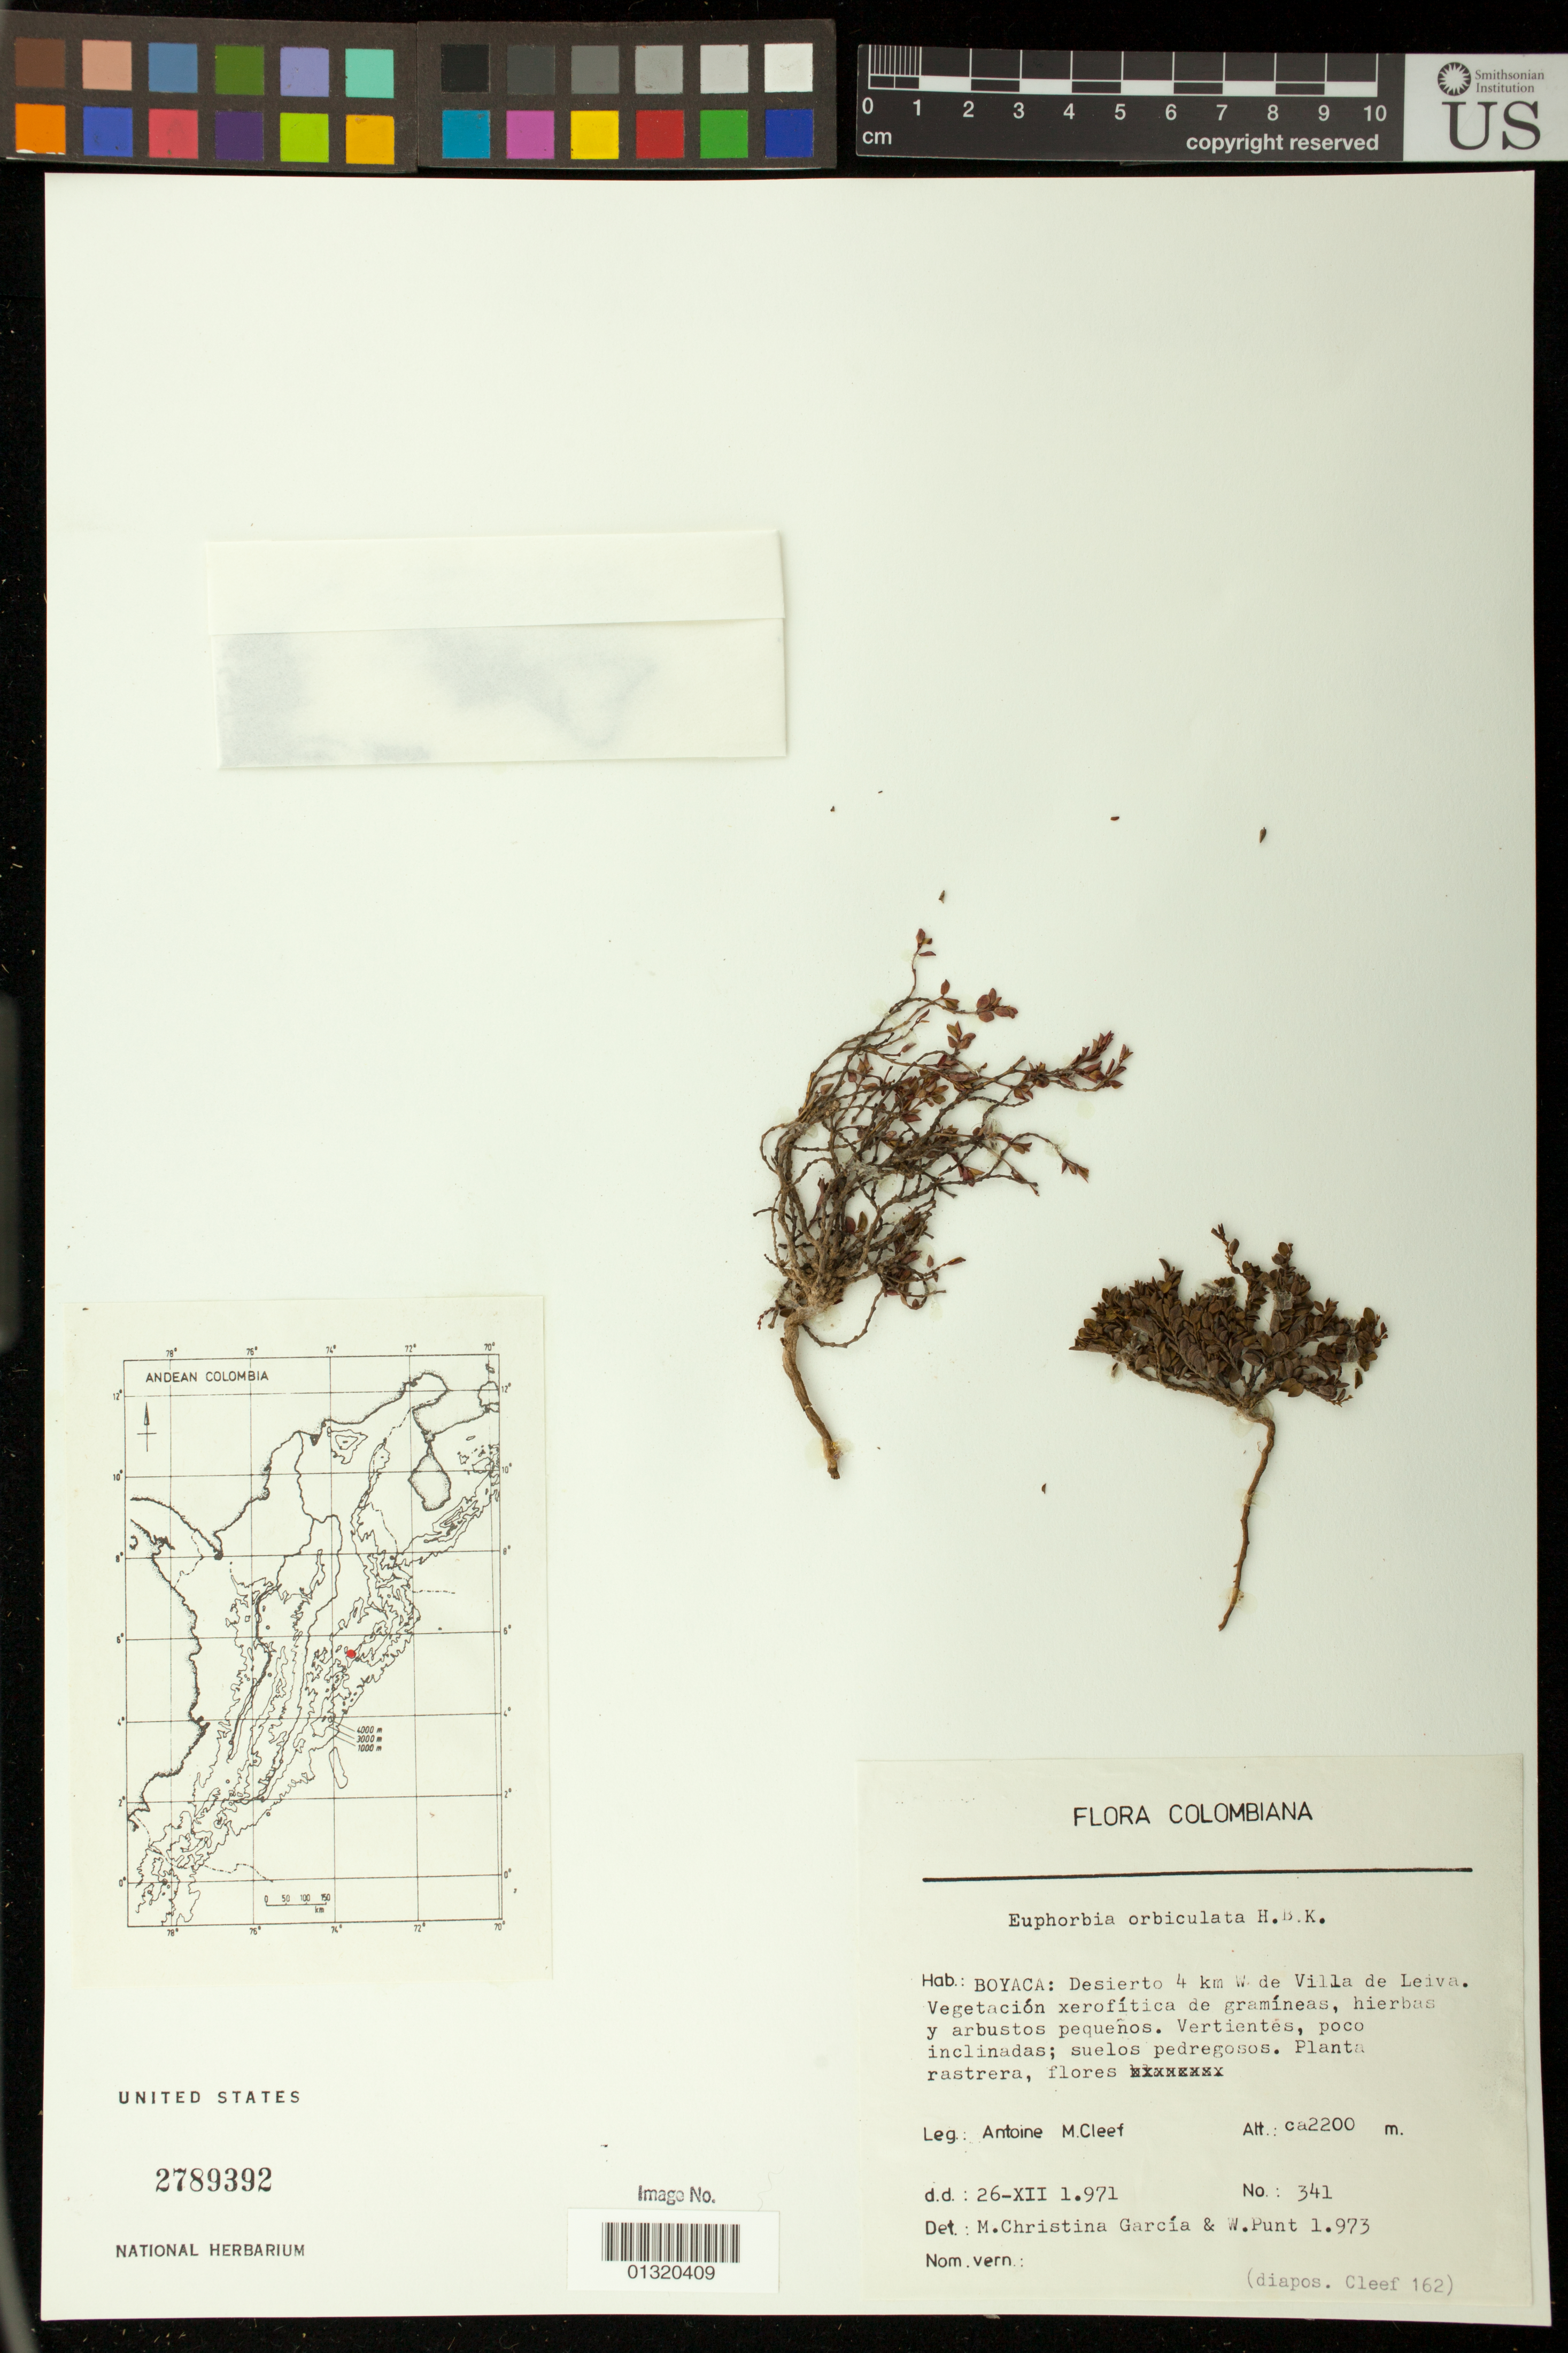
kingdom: Plantae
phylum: Tracheophyta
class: Magnoliopsida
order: Malpighiales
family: Euphorbiaceae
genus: Euphorbia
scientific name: Euphorbia orbiculata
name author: Kunth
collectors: A. M. Cleef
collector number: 341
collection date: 1971-12-26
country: Colombia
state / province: Boyacá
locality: Desierto 4 km W de Villa de Leiva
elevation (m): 2200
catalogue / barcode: US 2789392